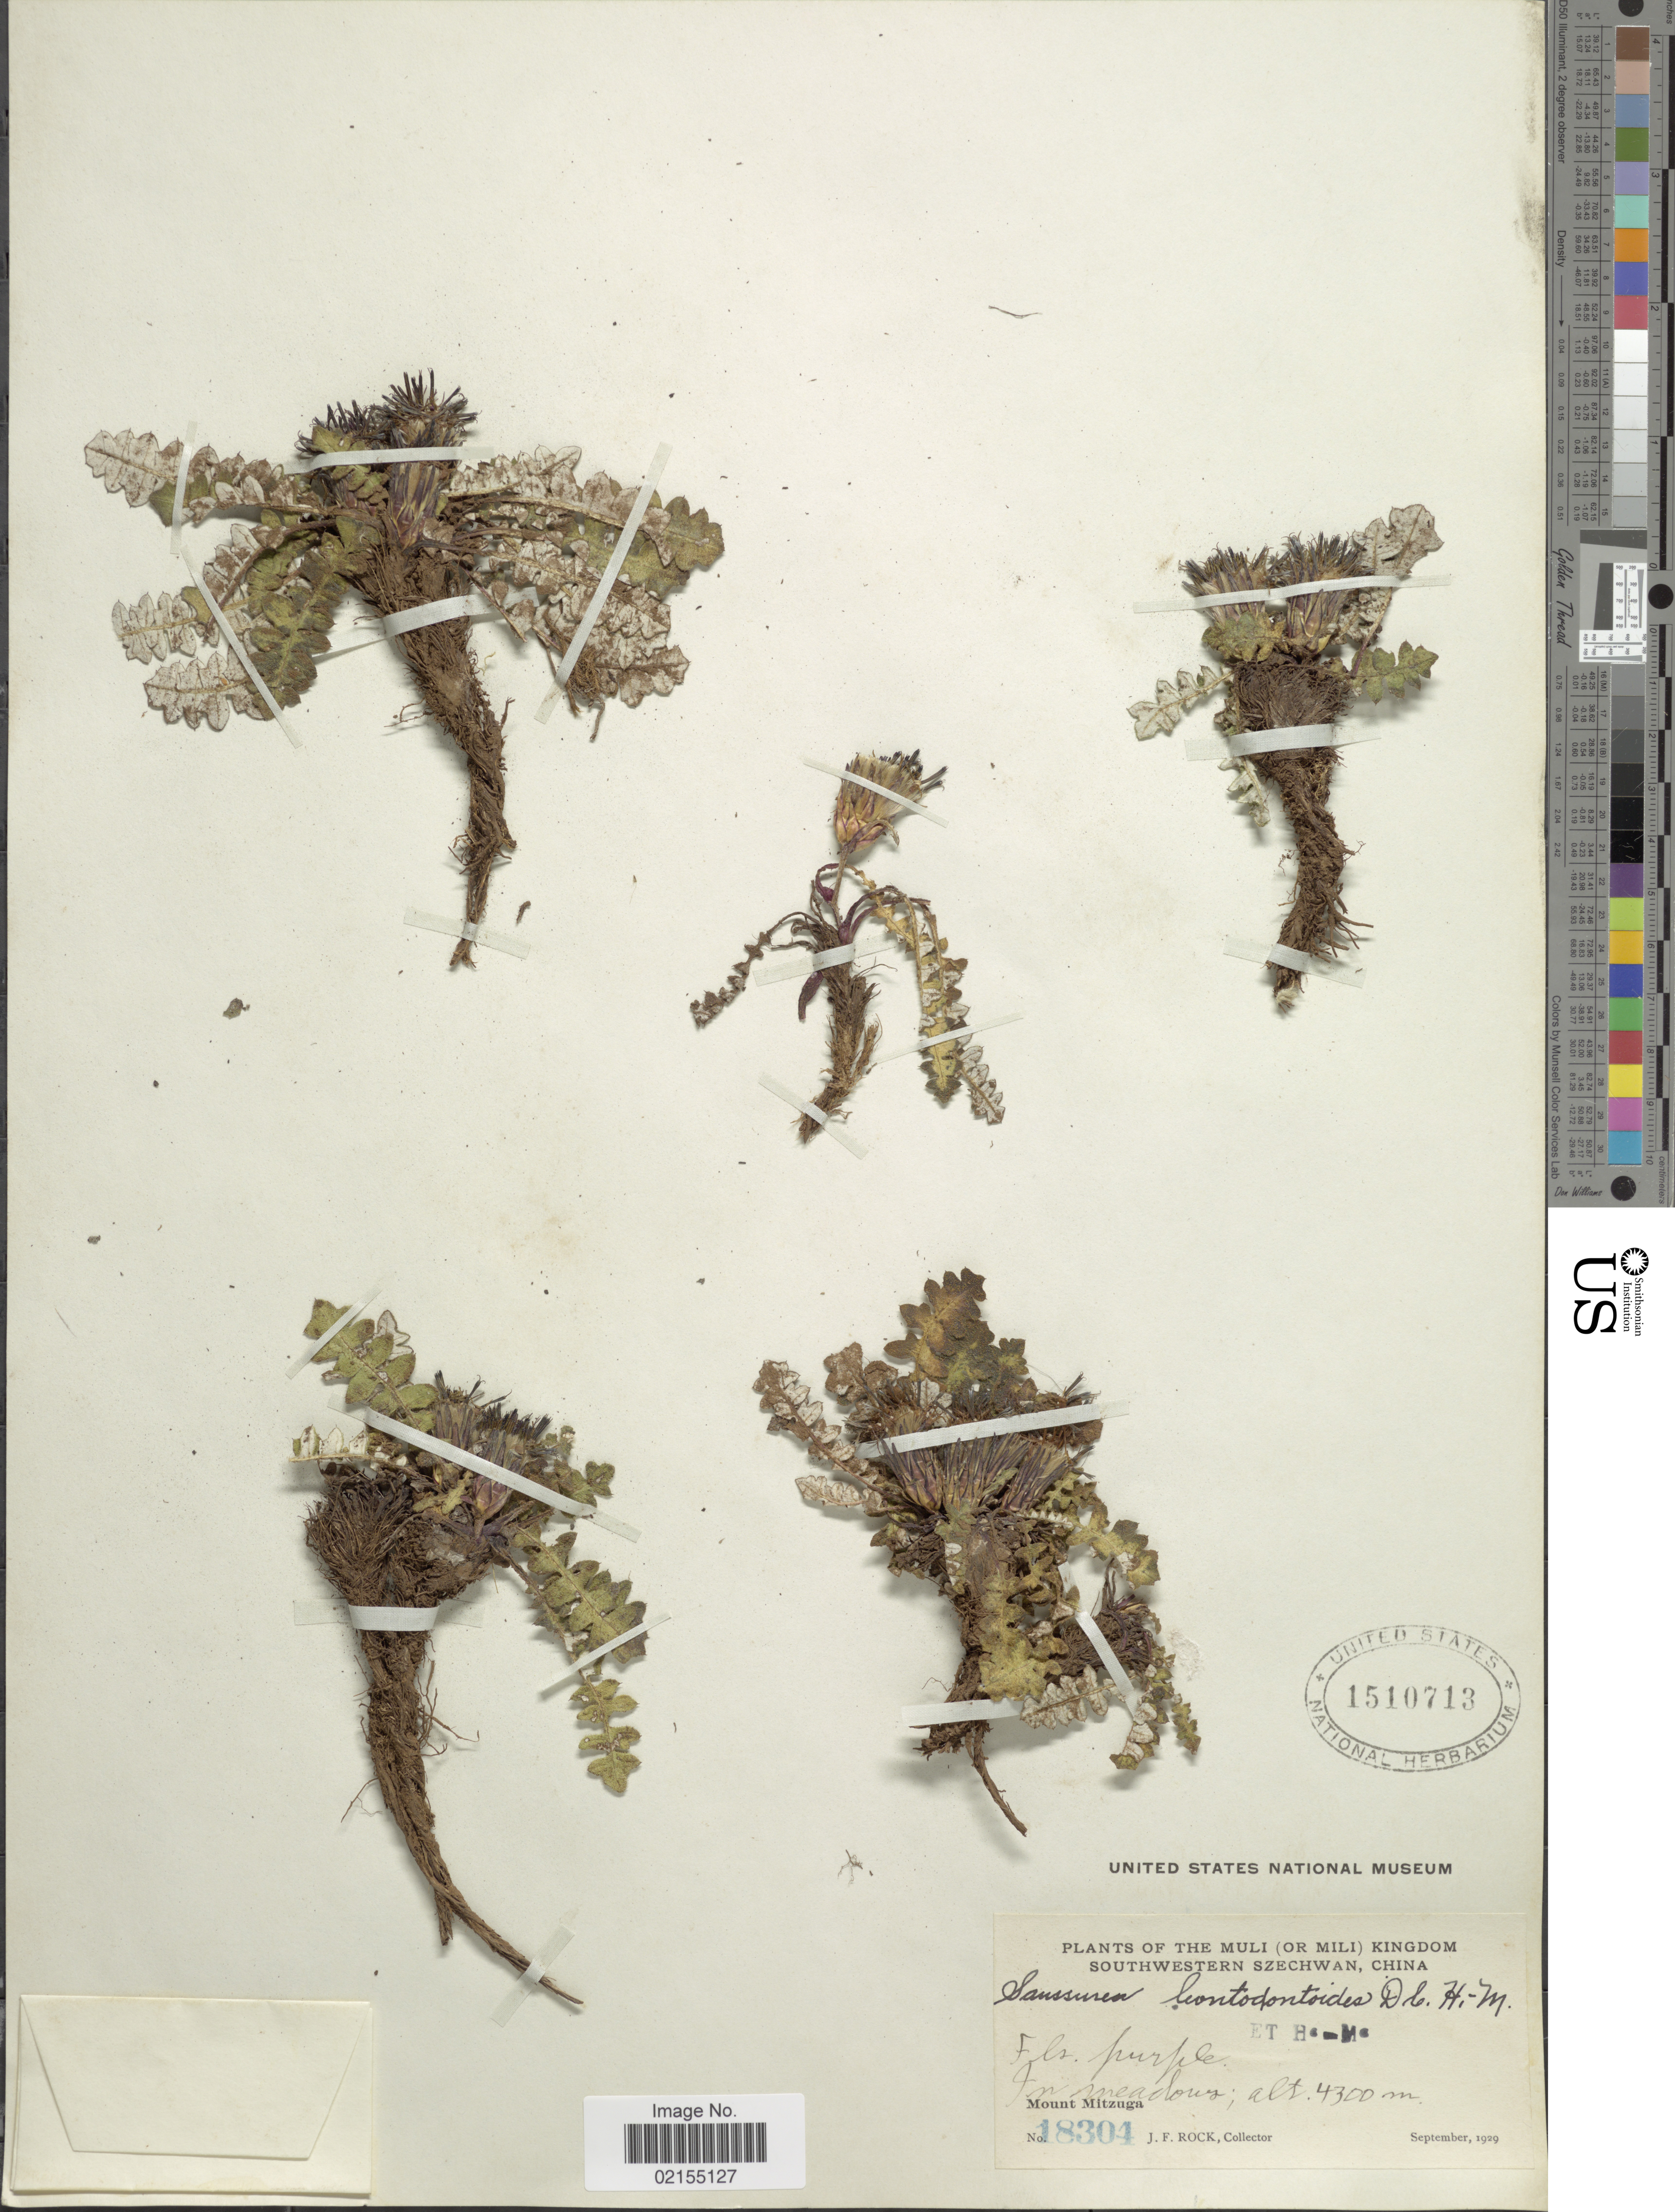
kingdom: Plantae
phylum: Tracheophyta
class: Magnoliopsida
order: Asterales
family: Asteraceae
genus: Saussurea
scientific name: Saussurea leontodontoides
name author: (DC.) Sch. Bip.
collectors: J. Rock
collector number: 18304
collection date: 1929-09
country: China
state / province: Sichuan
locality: The Muli (Or Mili) Kingdom Southwestern Szechwan, China, Mount Mitzuga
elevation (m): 4300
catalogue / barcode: US 1510713